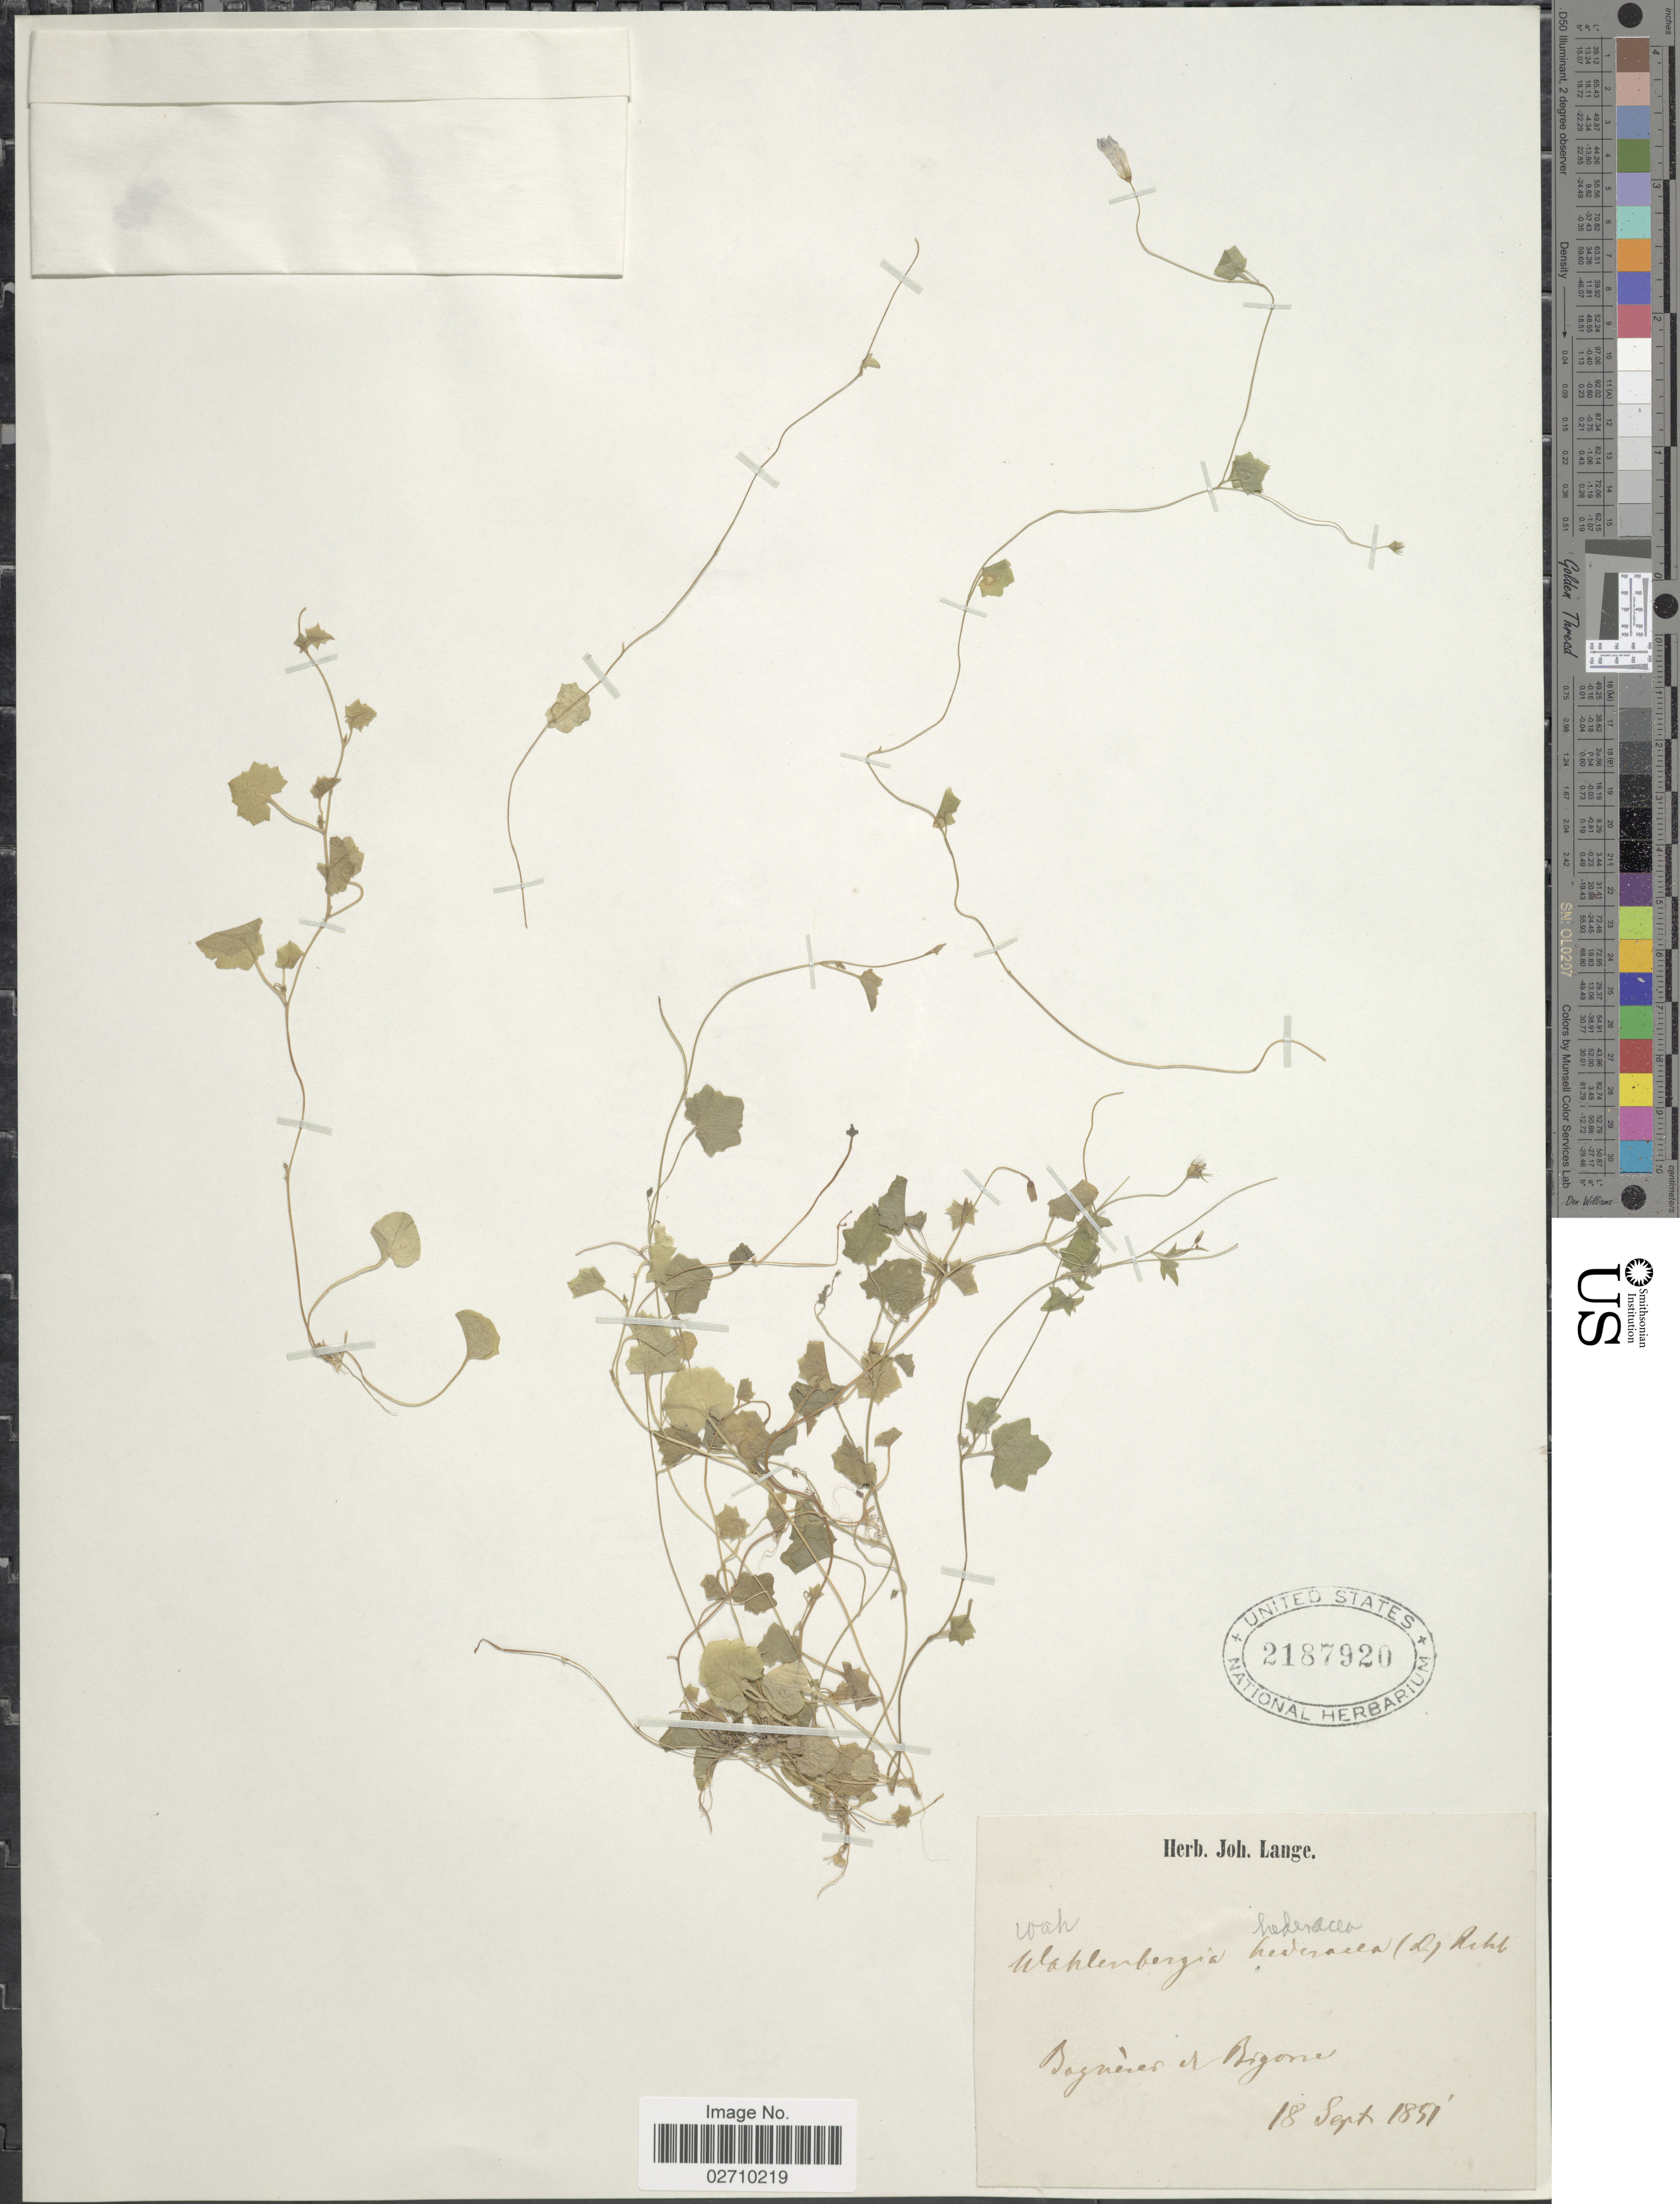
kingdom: Plantae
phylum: Tracheophyta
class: Magnoliopsida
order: Asterales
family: Campanulaceae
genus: Wahlenbergia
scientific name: Wahlenbergia hederacea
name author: Rchb.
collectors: ex herb. Joh. Lange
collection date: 1851-09-18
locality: Bognues et Bigone [interpreted]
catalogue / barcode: US 2187920